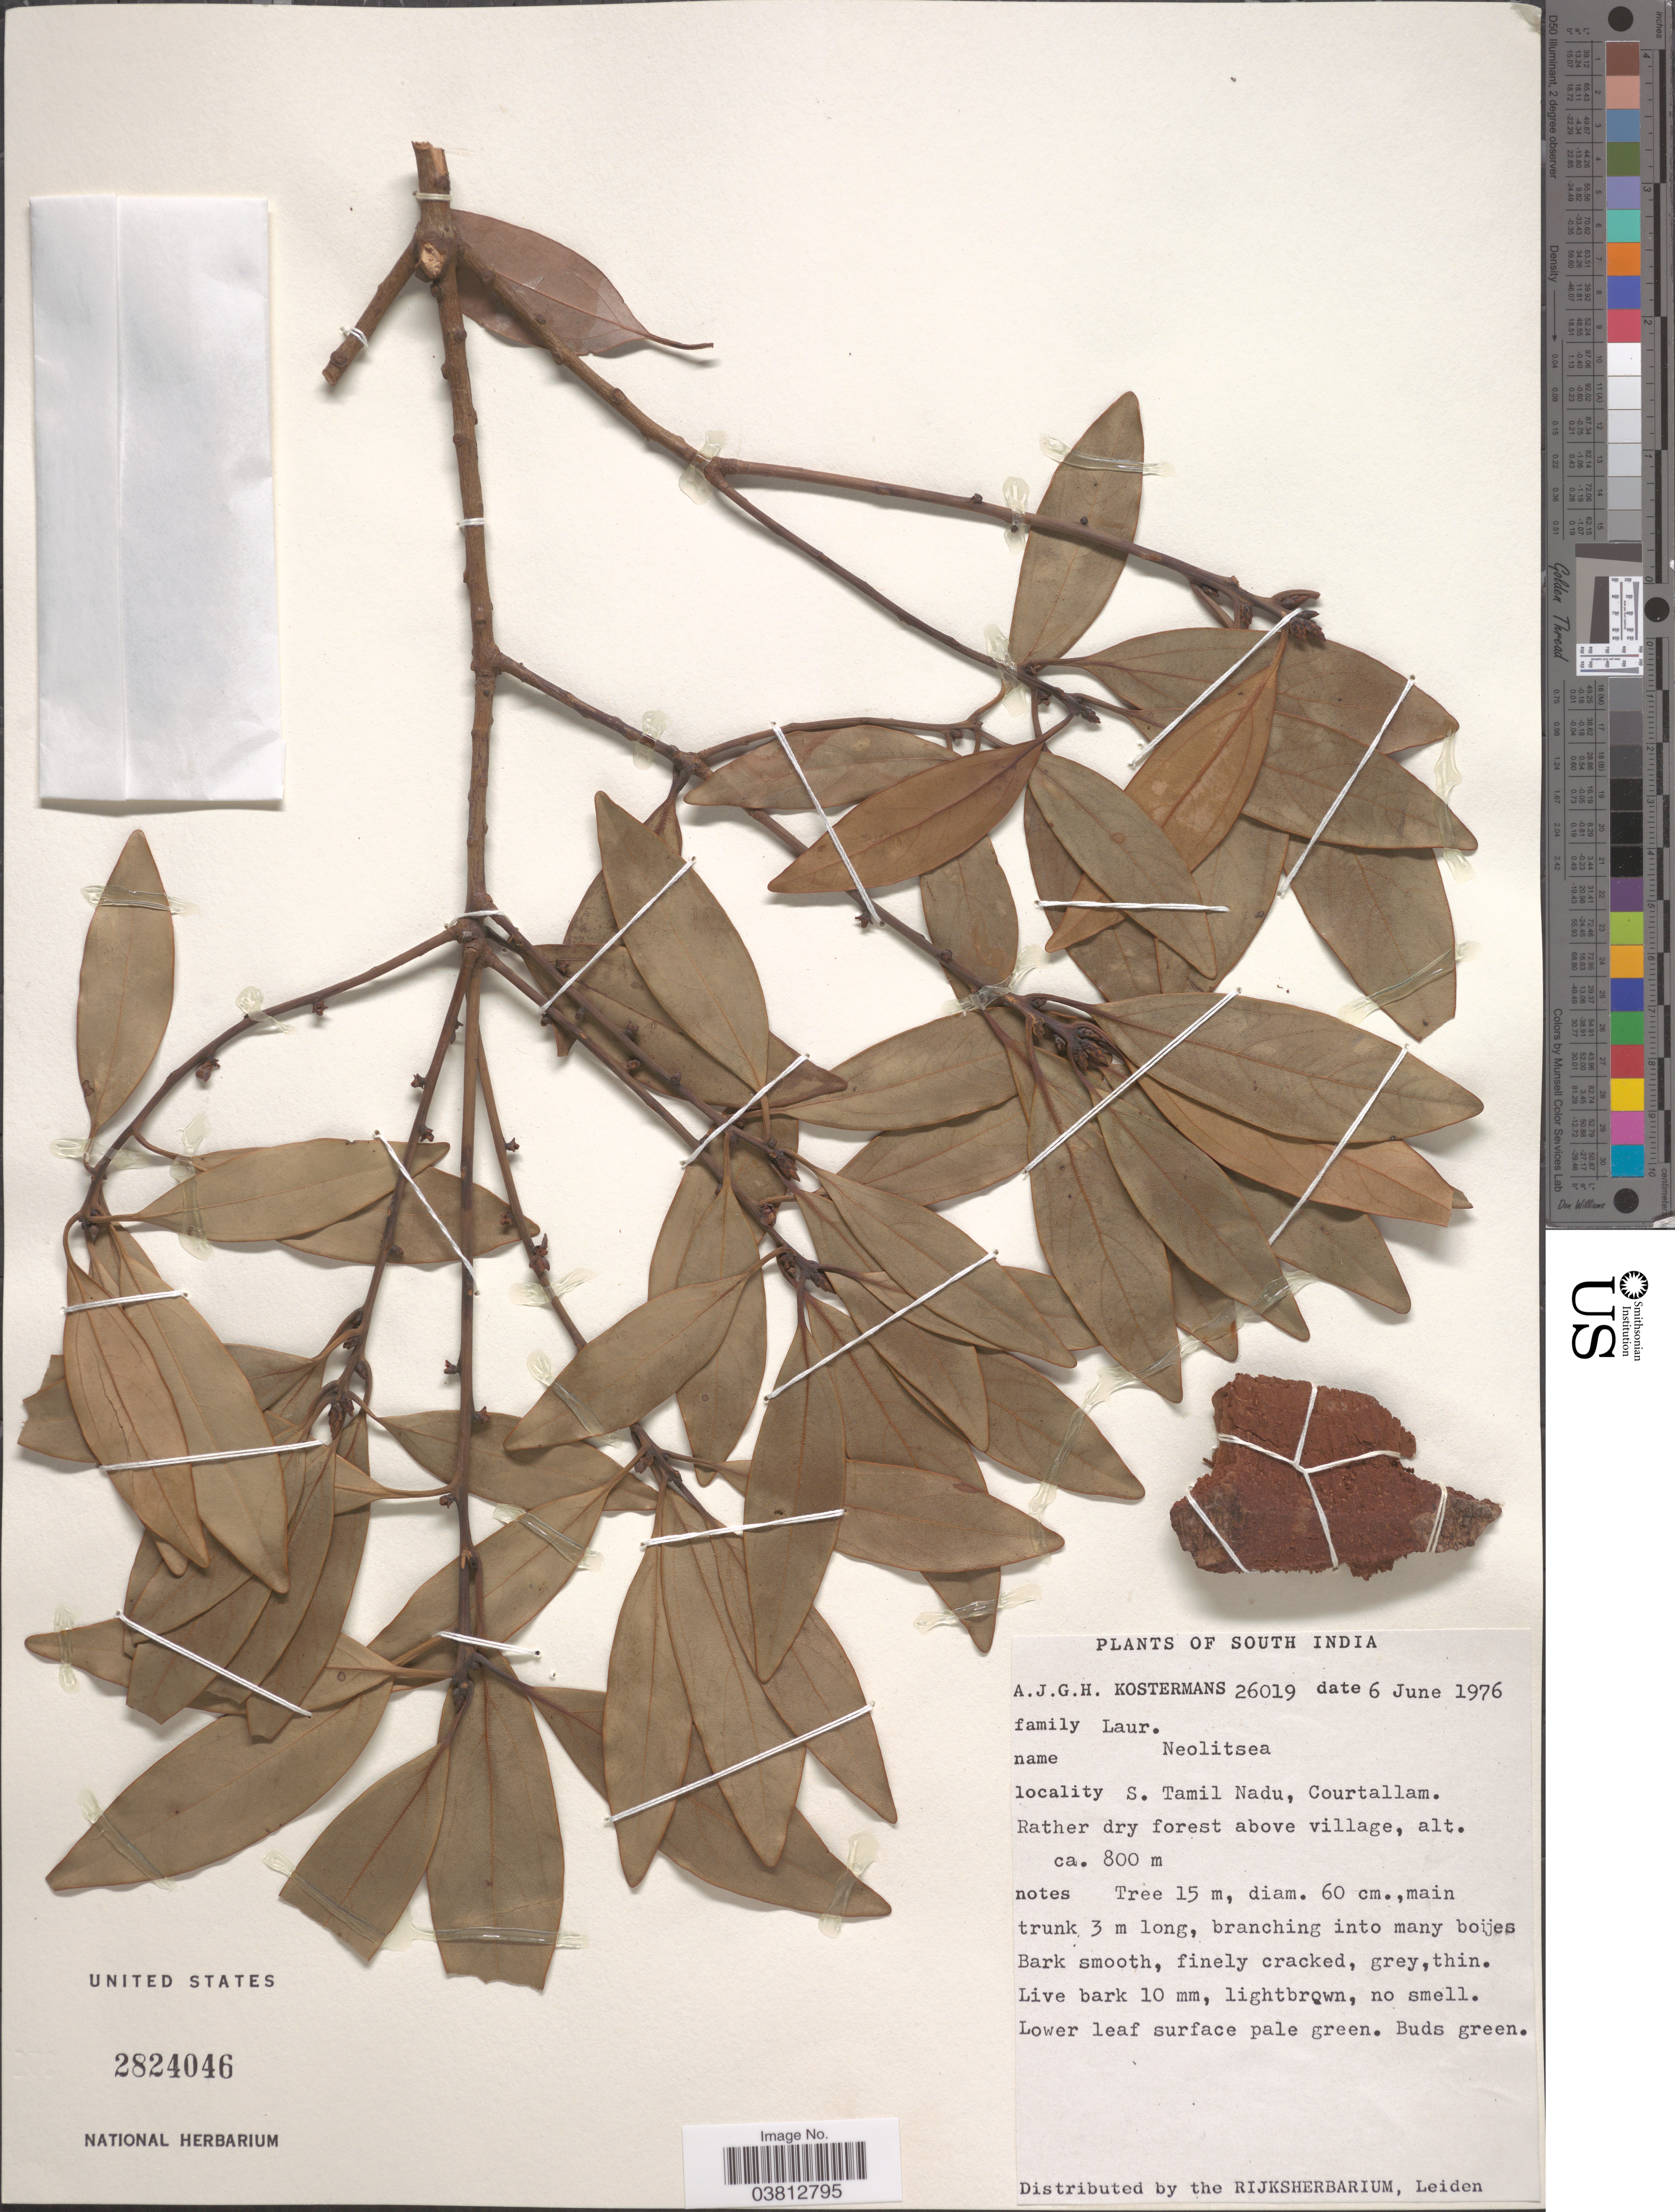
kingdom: Plantae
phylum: Tracheophyta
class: Magnoliopsida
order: Laurales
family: Lauraceae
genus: Neolitsea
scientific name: Neolitsea sp.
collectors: A. J. G. Kostermans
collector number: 26019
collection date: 1976-06-06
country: India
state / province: Tamil Nadu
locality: South India. S. Tamil nadu, Courtallam.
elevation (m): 800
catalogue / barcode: US 2824046